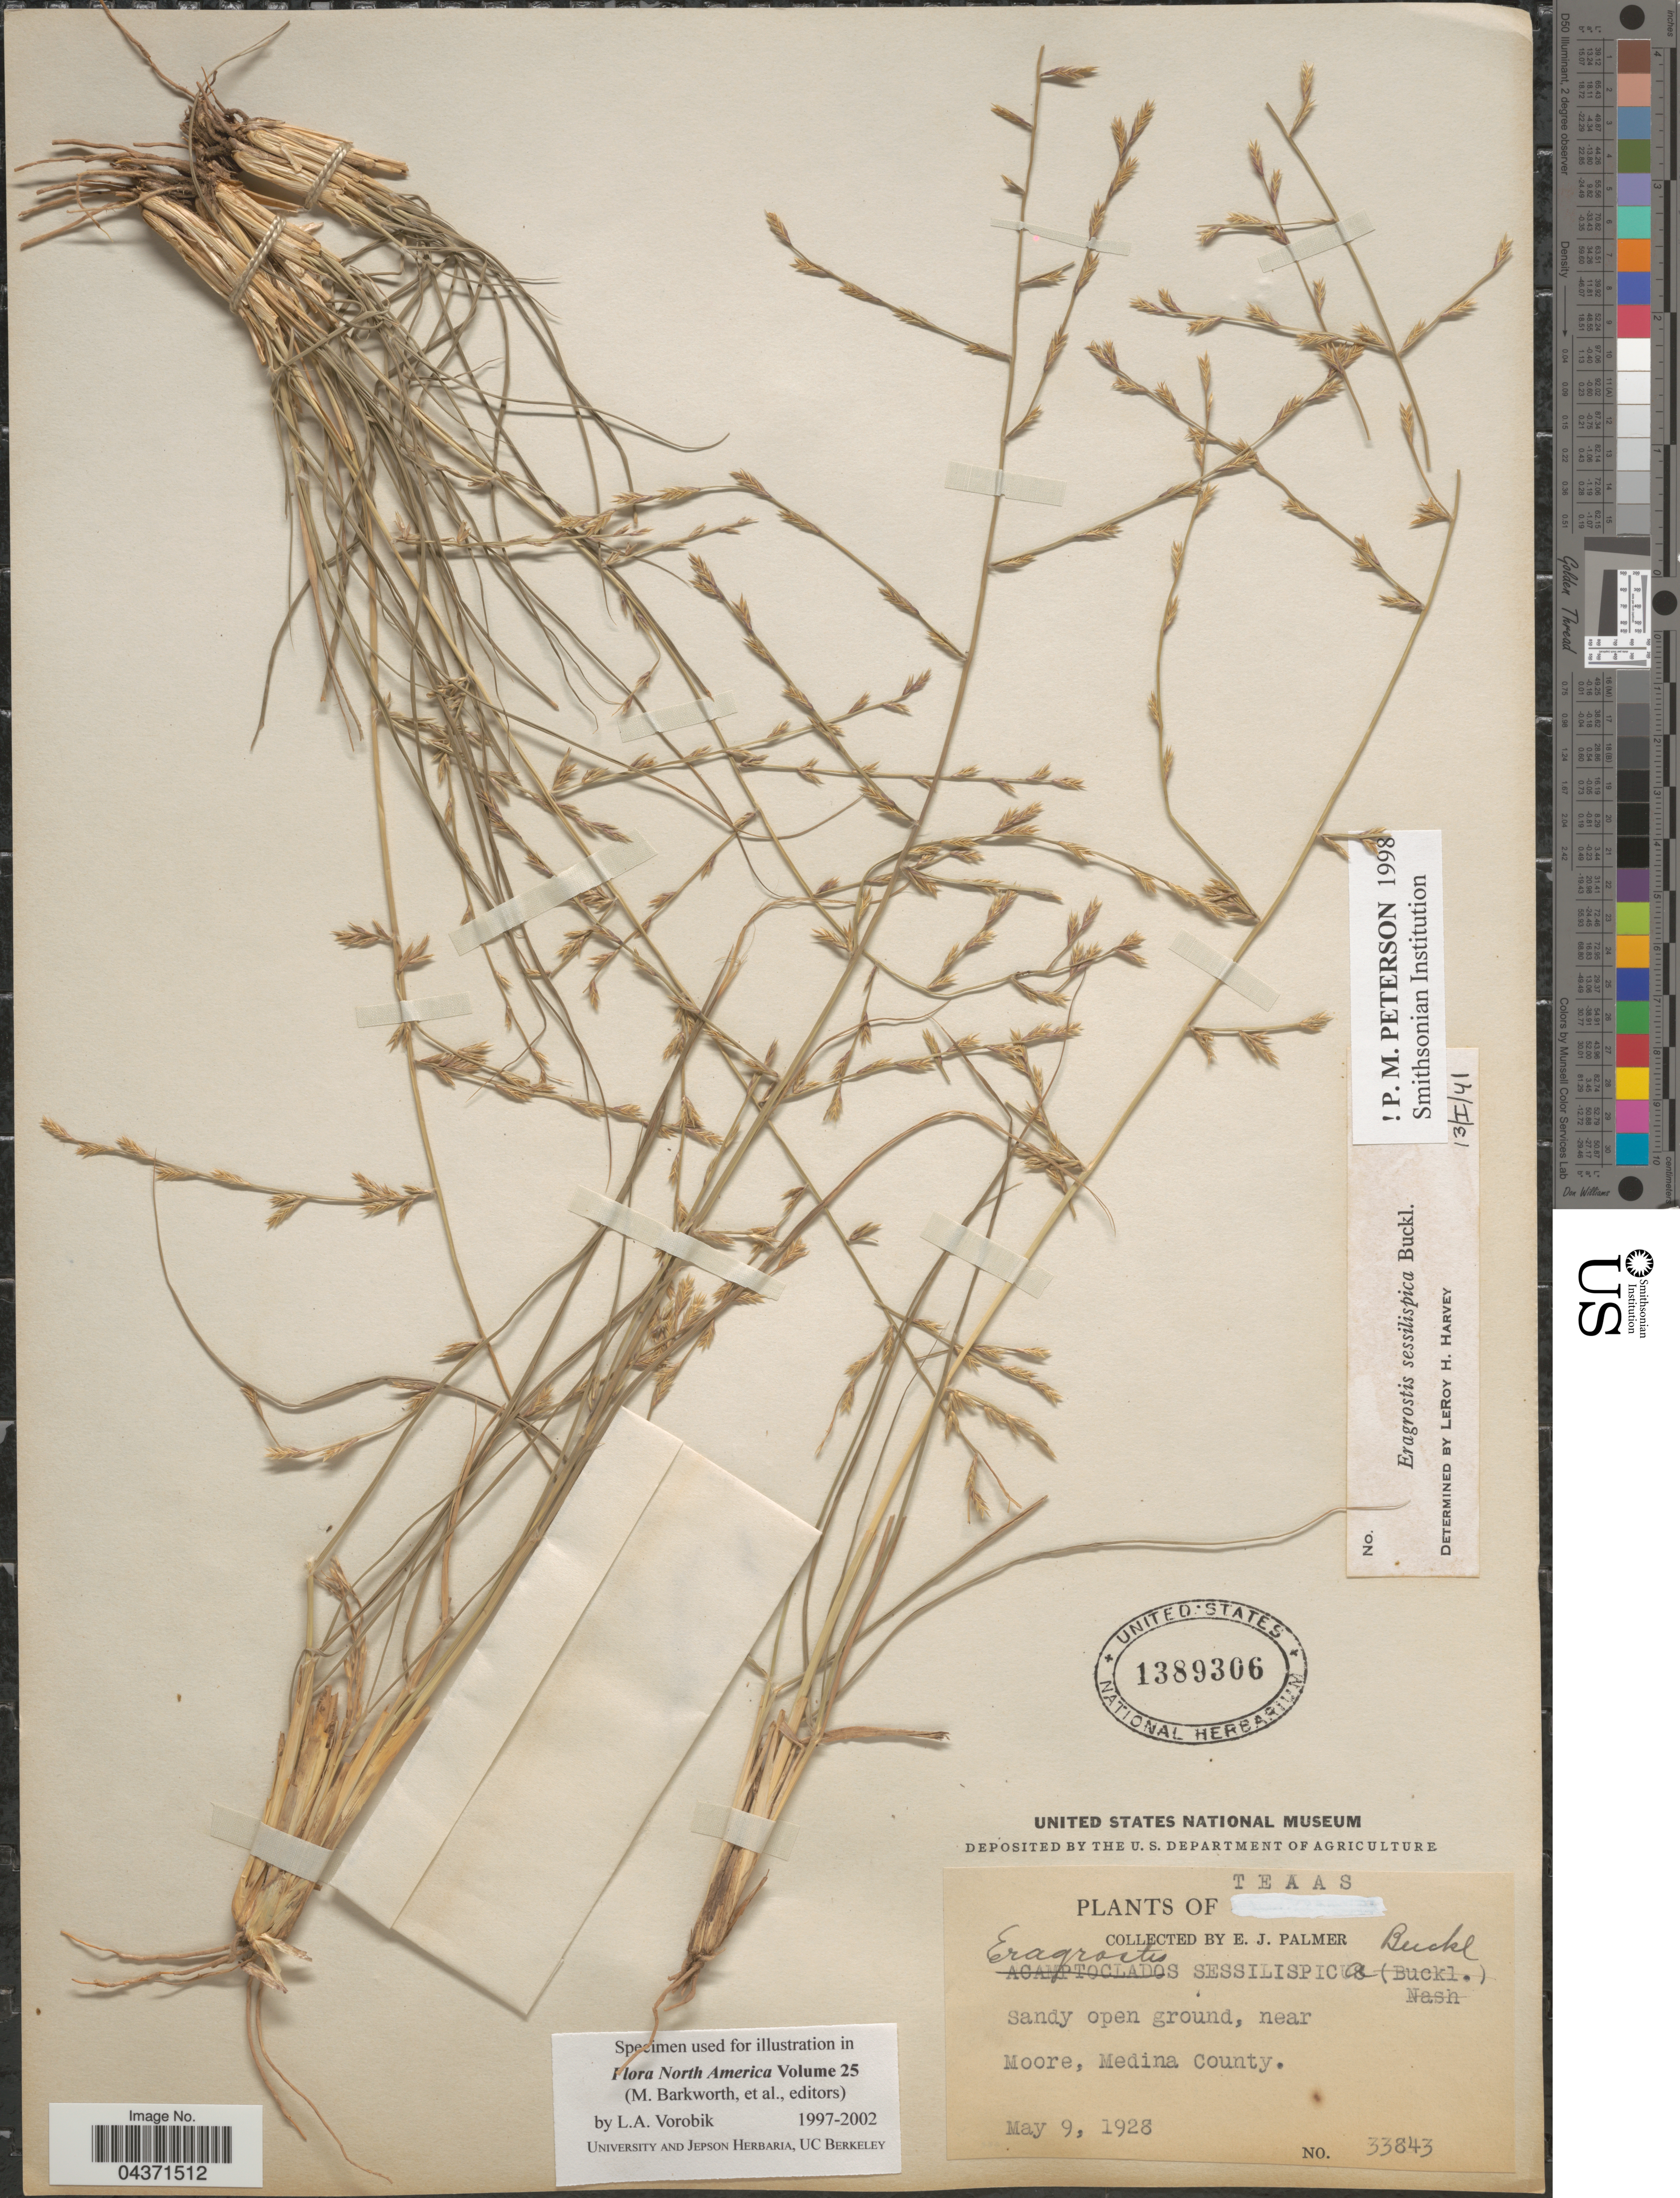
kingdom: Plantae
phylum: Tracheophyta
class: Liliopsida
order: Poales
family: Poaceae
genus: Eragrostis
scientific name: Eragrostis sessilispica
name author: Buckley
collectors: E. J. Palmer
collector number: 33843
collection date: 1928-05-09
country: United States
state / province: Texas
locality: Sandy open ground, near Moore, Medina County.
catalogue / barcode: US 1389306